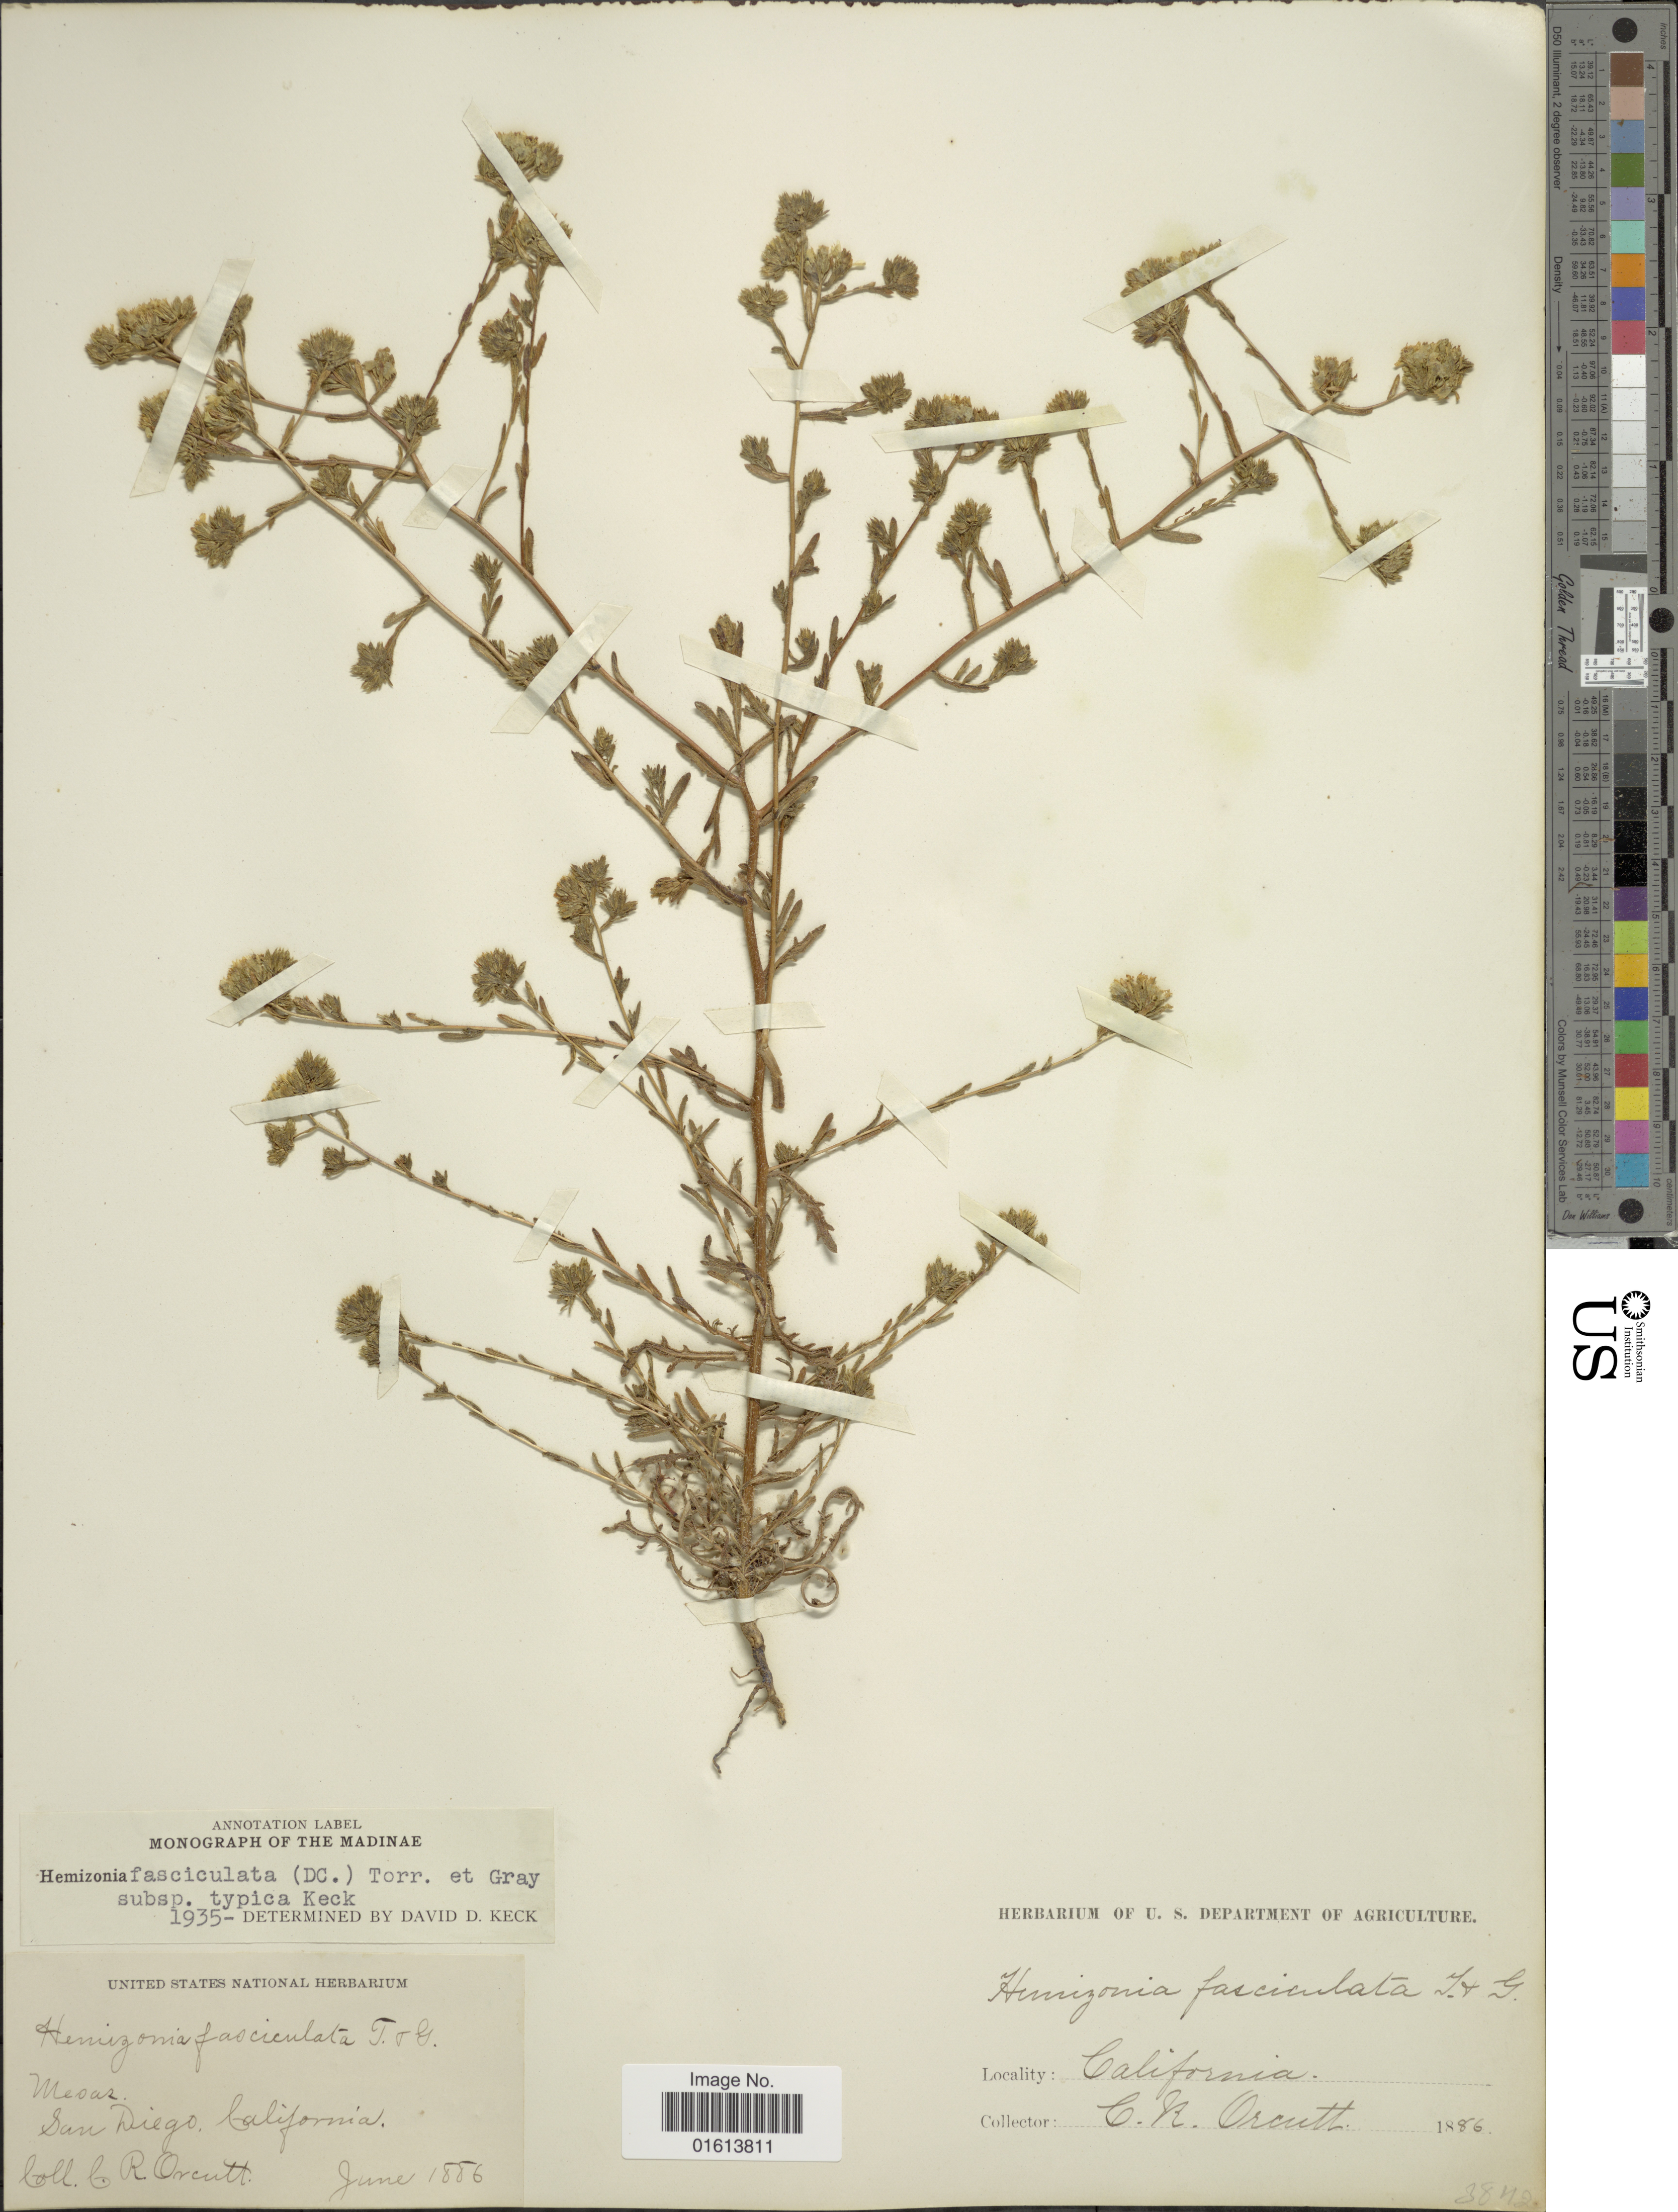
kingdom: Plantae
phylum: Tracheophyta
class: Magnoliopsida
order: Asterales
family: Asteraceae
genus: Deinandra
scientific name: Deinandra fasciculata subsp. fasciculata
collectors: C. R. Orcutt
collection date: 1886-06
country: United States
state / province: California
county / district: San Diego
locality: California.Mesaz. San Diego.